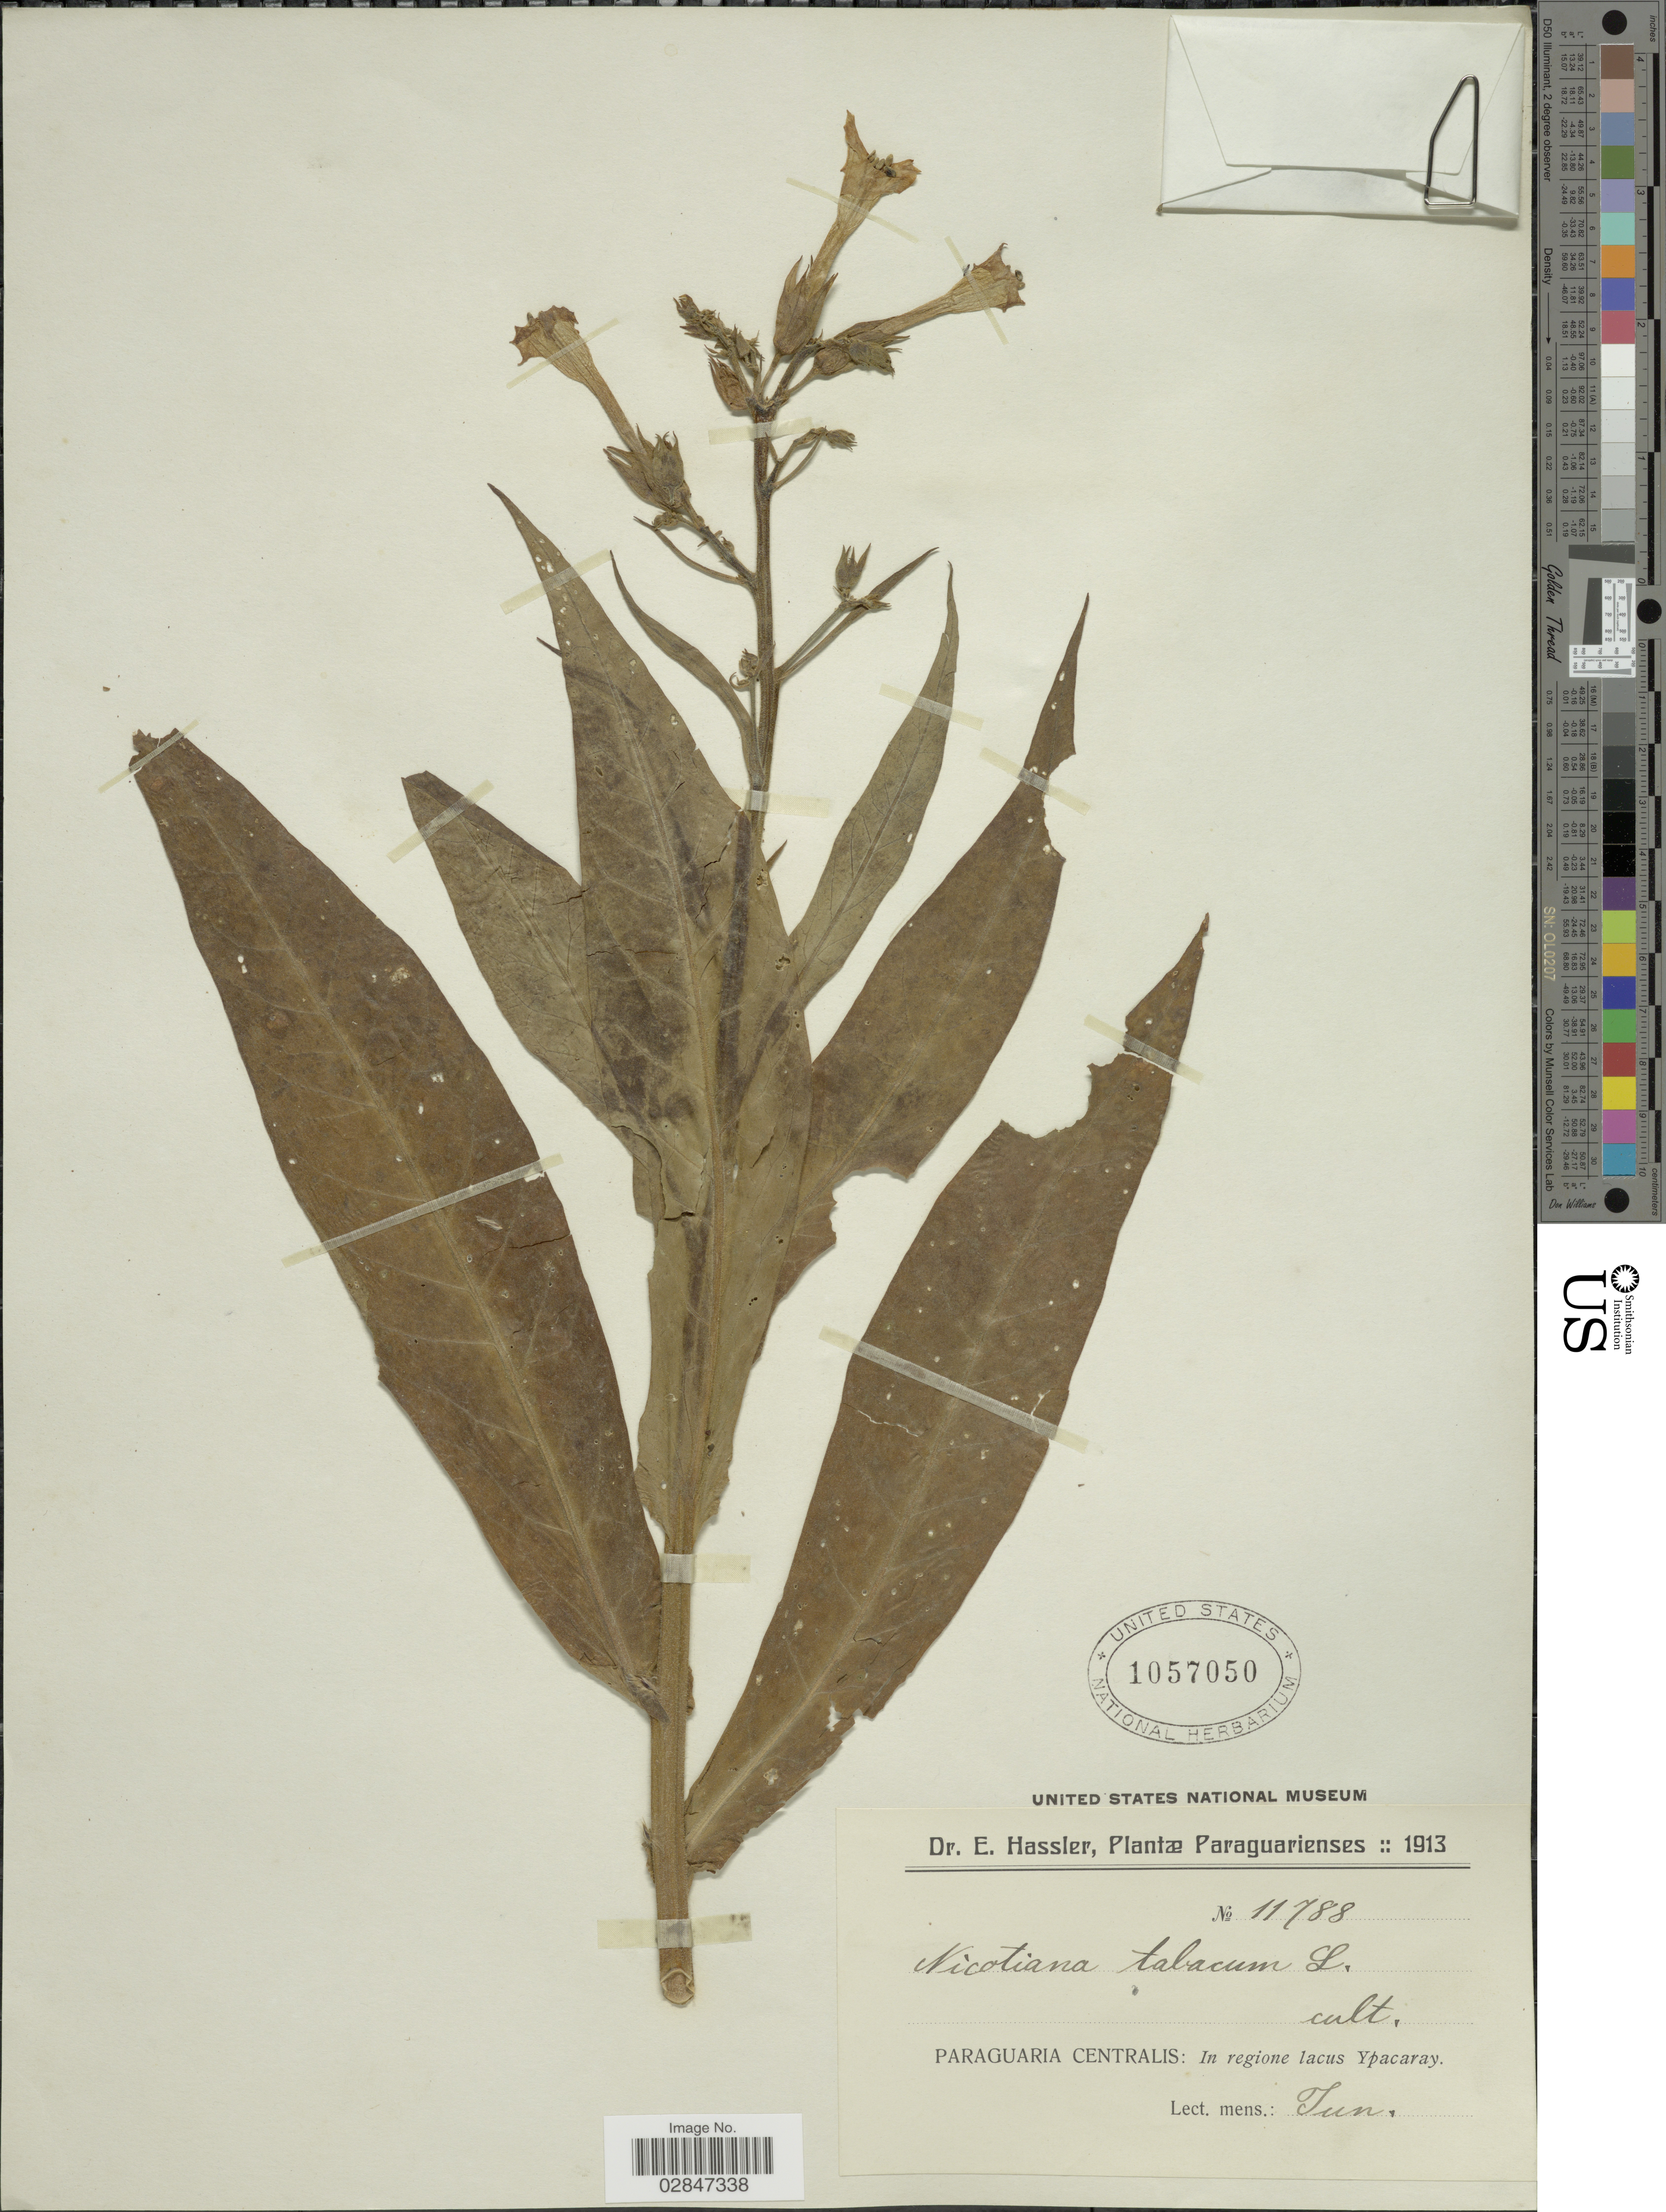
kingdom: Plantae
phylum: Tracheophyta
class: Magnoliopsida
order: Solanales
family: Solanaceae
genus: Nicotiana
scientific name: Nicotiana tabacum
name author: L.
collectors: E. Hassler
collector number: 11788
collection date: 1913-06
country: Paraguay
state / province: Paraguari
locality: Paraguarienses, Paraguaria Centralis: In regione lacus Ypacaray.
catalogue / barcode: US 1057050